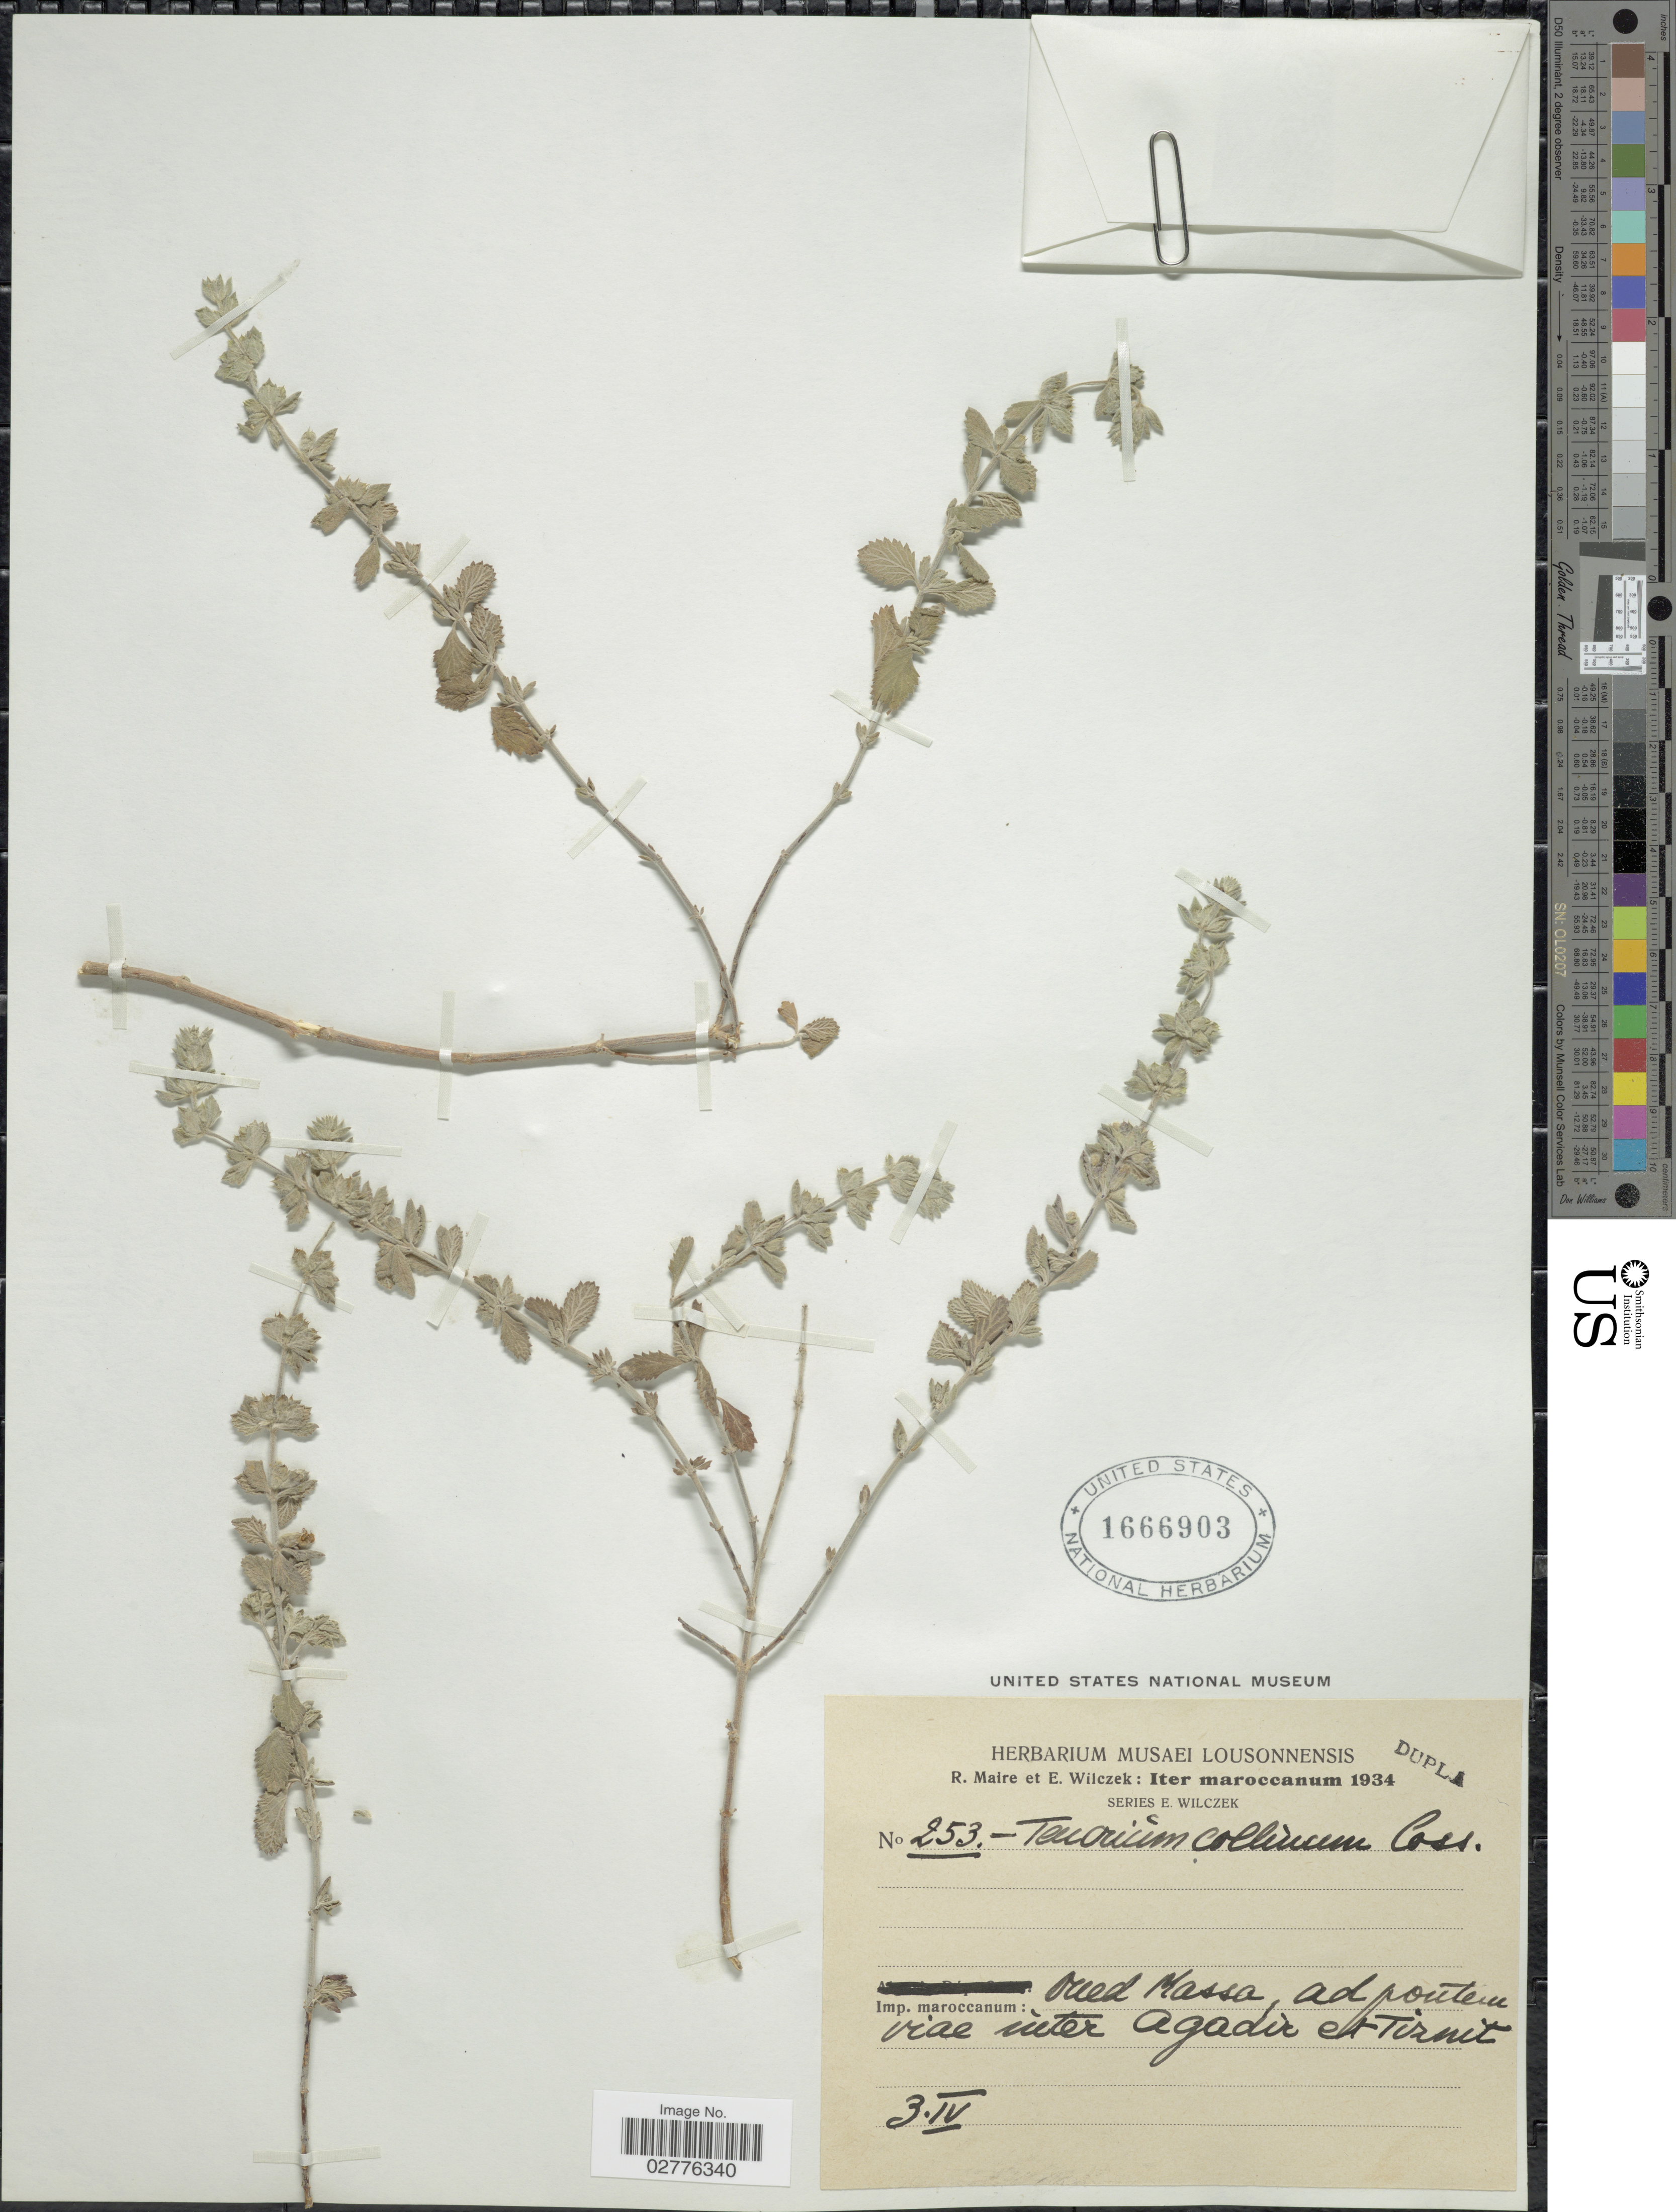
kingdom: Plantae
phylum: Tracheophyta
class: Magnoliopsida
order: Lamiales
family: Lamiaceae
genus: Teucrium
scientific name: Teucrium collinum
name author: Salisb.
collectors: R. C. Maire & E. Wilczek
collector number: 253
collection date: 1934-04-03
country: Morocco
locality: Oued Massa ad pontem viae inter Agadir et Tiznit.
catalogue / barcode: US 1666903